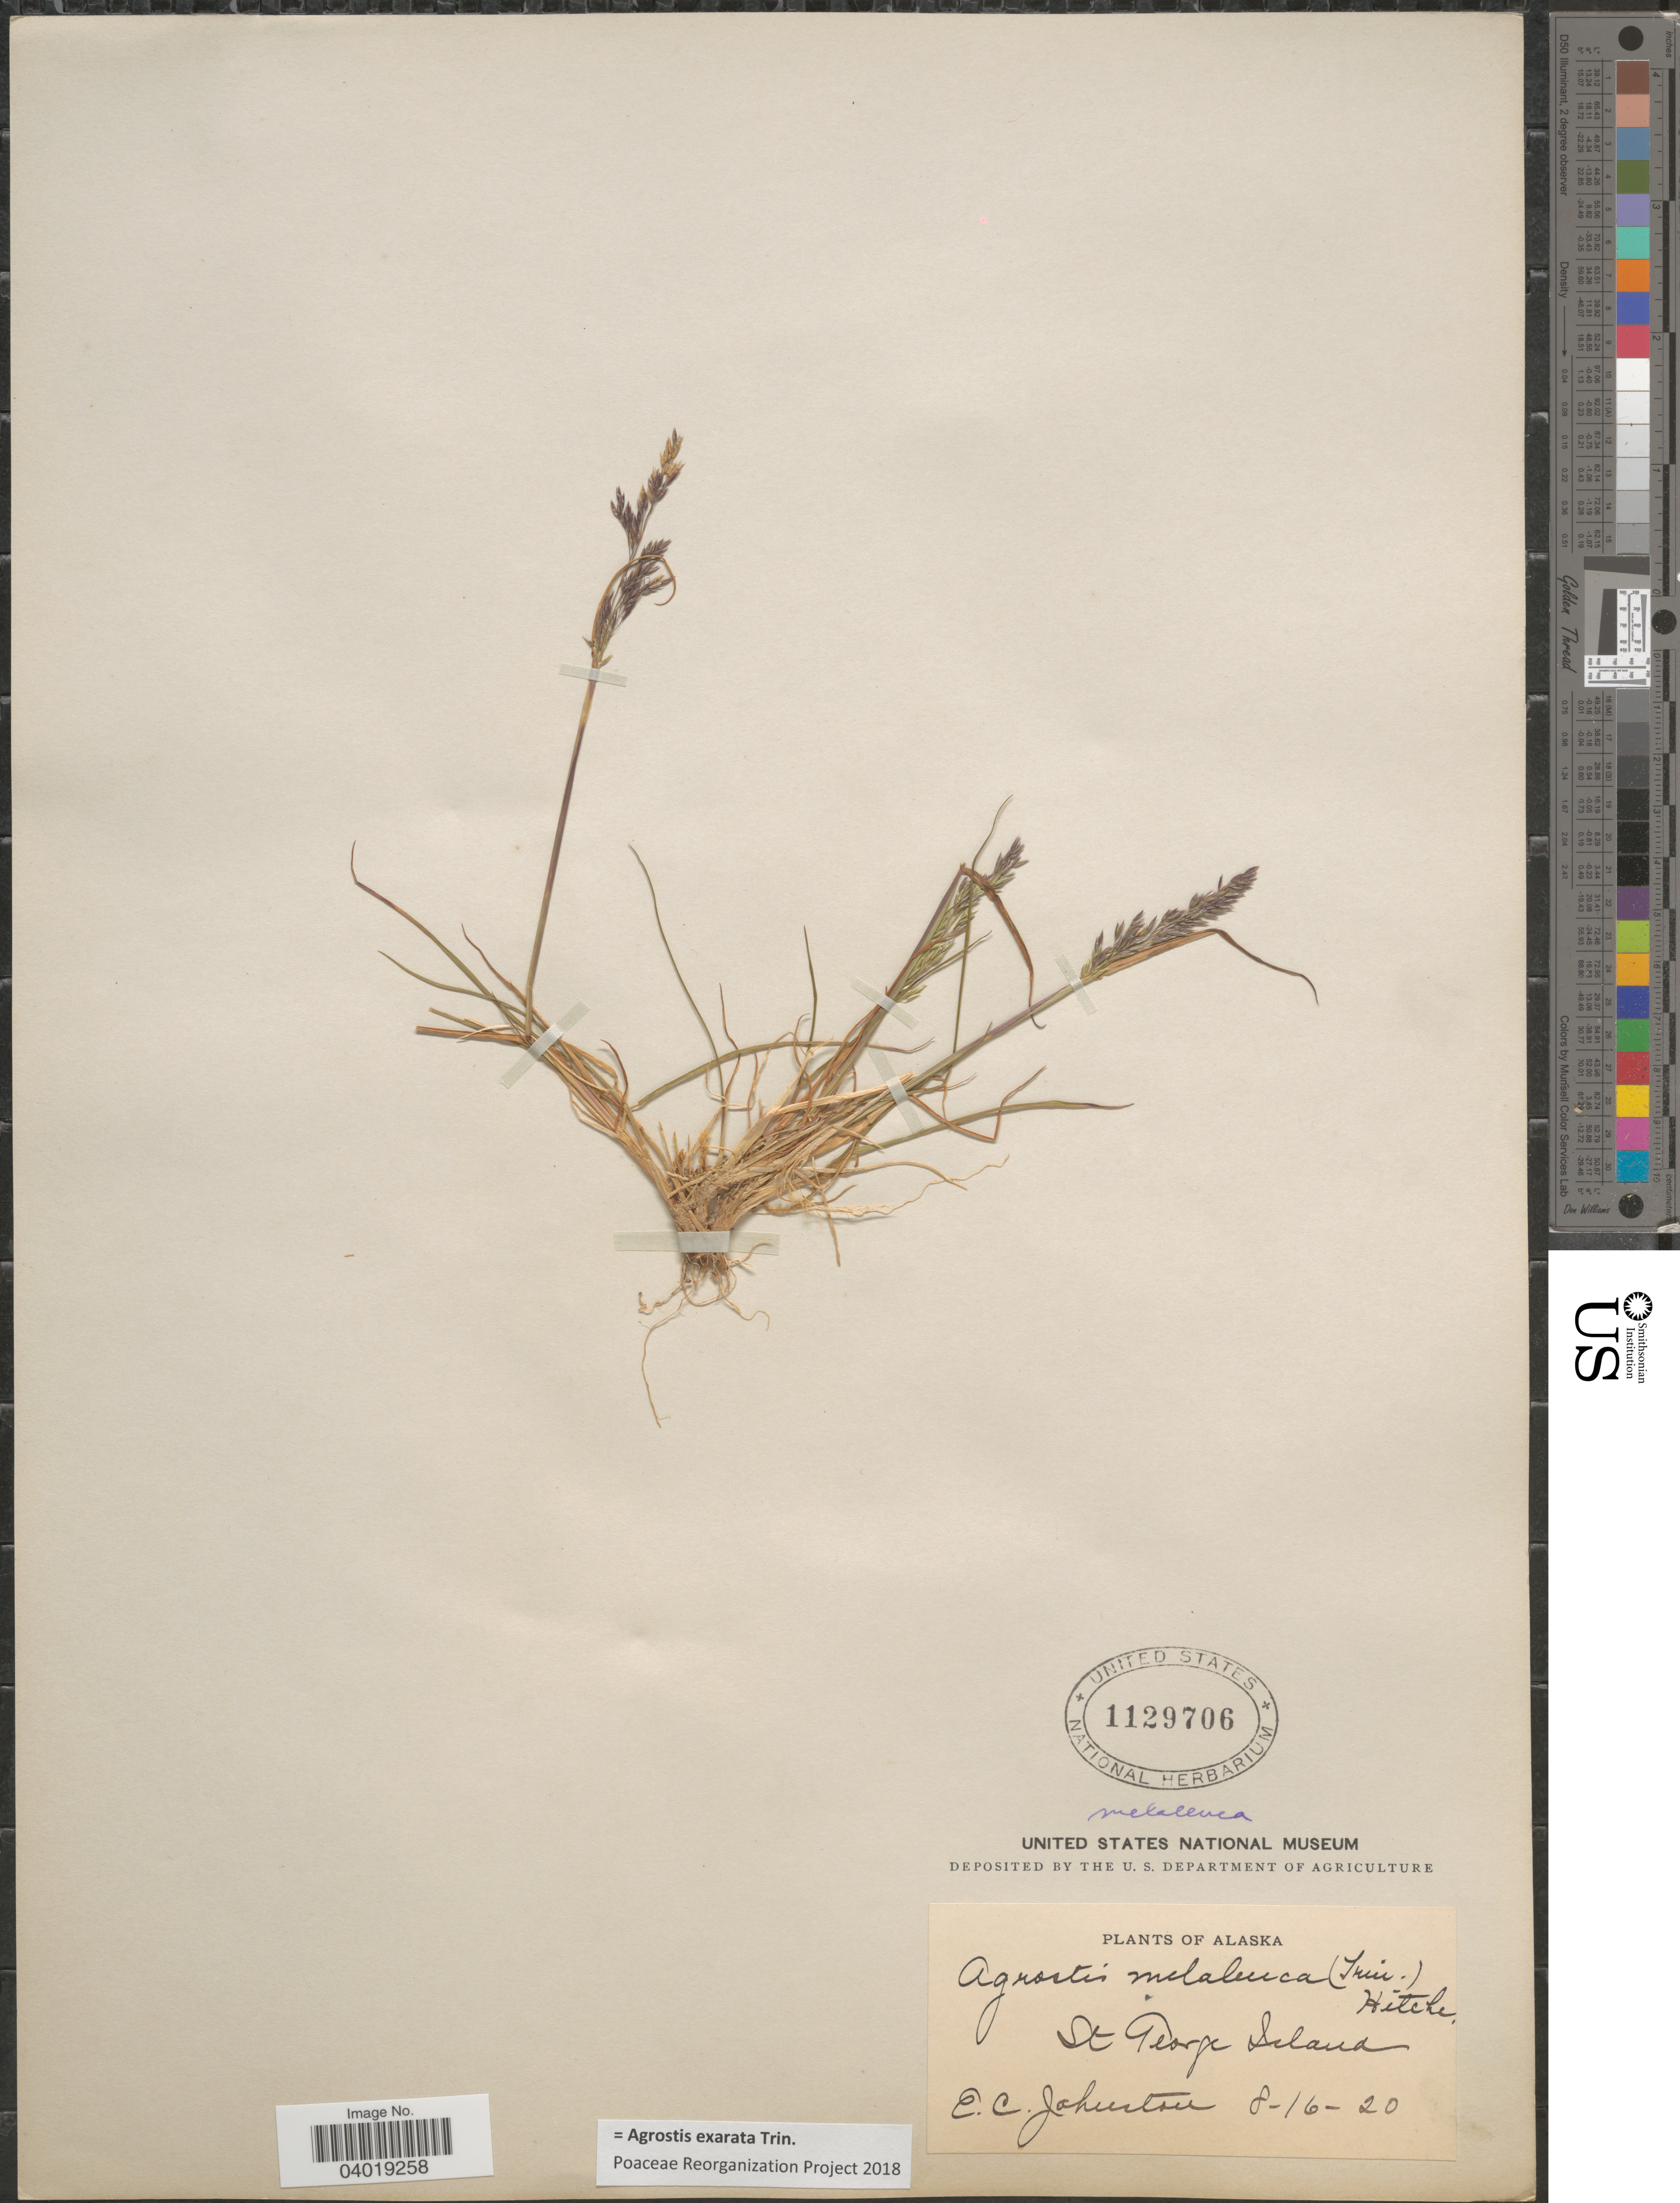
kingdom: Plantae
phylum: Tracheophyta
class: Liliopsida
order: Poales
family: Poaceae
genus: Agrostis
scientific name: Agrostis exarata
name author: Trin.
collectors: E. C. Johnston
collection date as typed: Transcribed d/m/y: 16/8/20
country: United States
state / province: Alaska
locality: St George Island.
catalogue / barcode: US 1129706